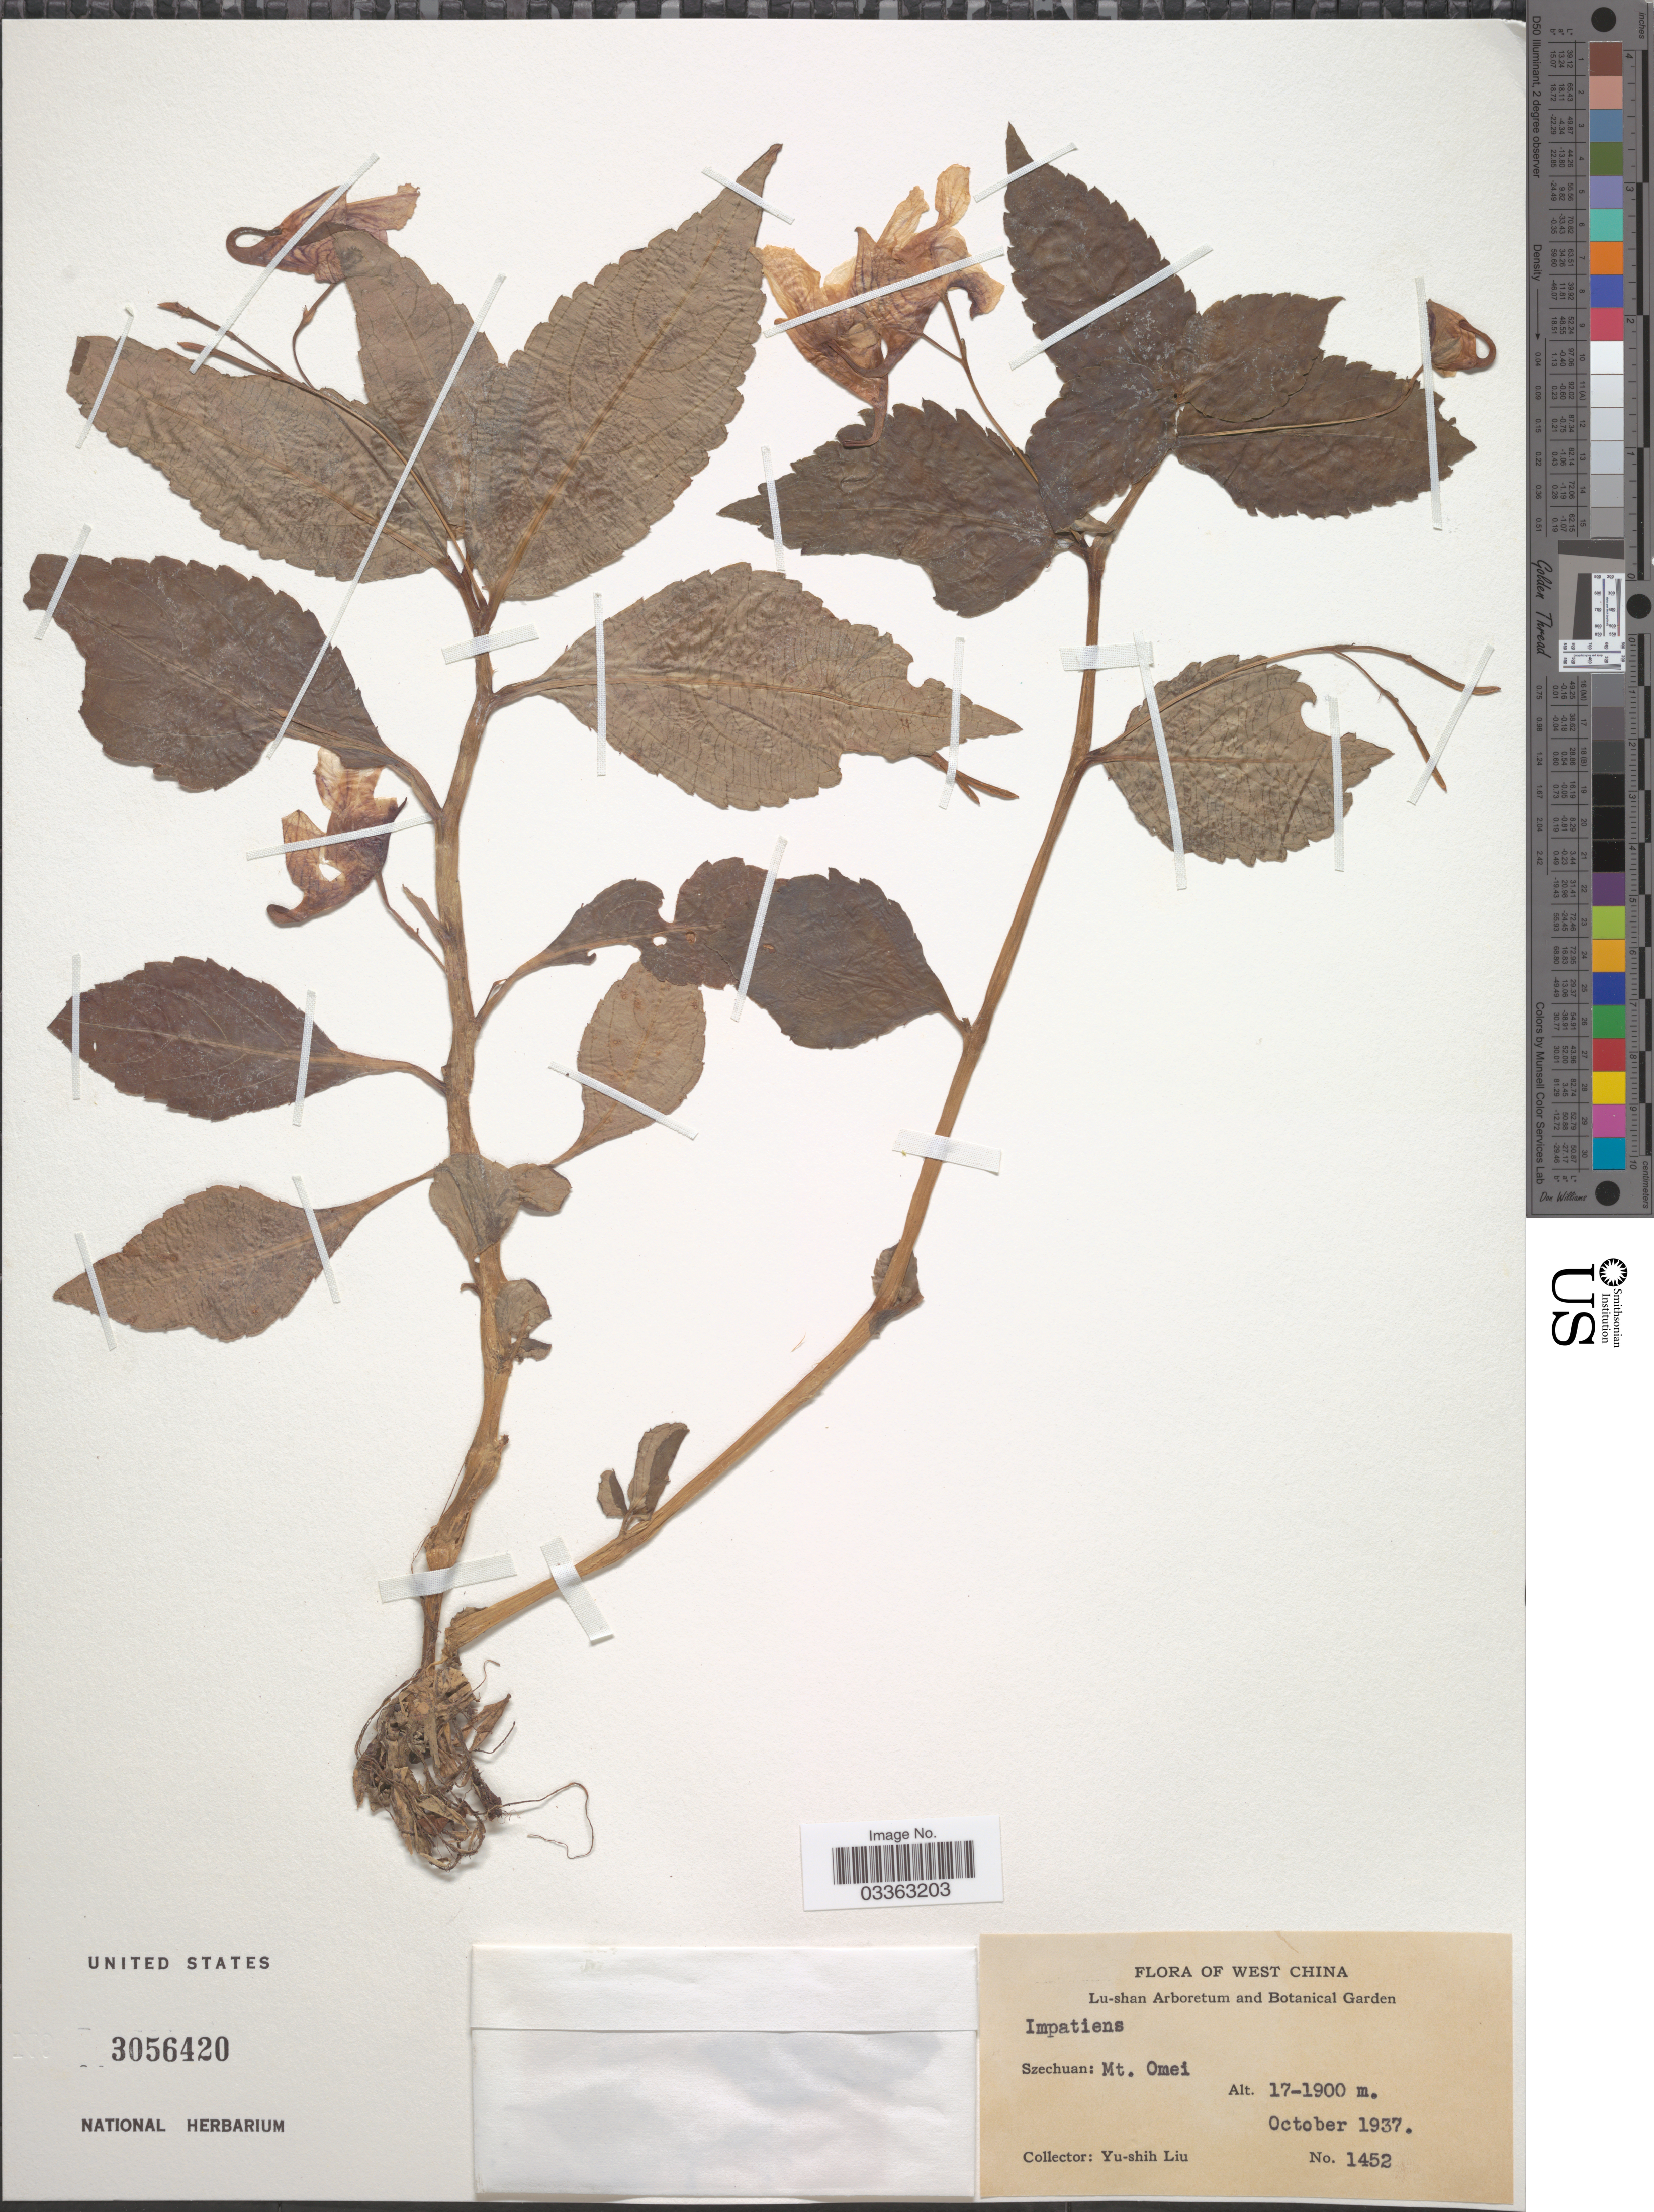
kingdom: Plantae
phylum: Tracheophyta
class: Magnoliopsida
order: Ericales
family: Balsaminaceae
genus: Impatiens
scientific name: Impatiens sp.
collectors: Y.-S. Liu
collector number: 1452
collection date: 1937-10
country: China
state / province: Sichuan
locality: West China. Szechuan: Mt. Omei.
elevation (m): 1700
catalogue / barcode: US 3056420